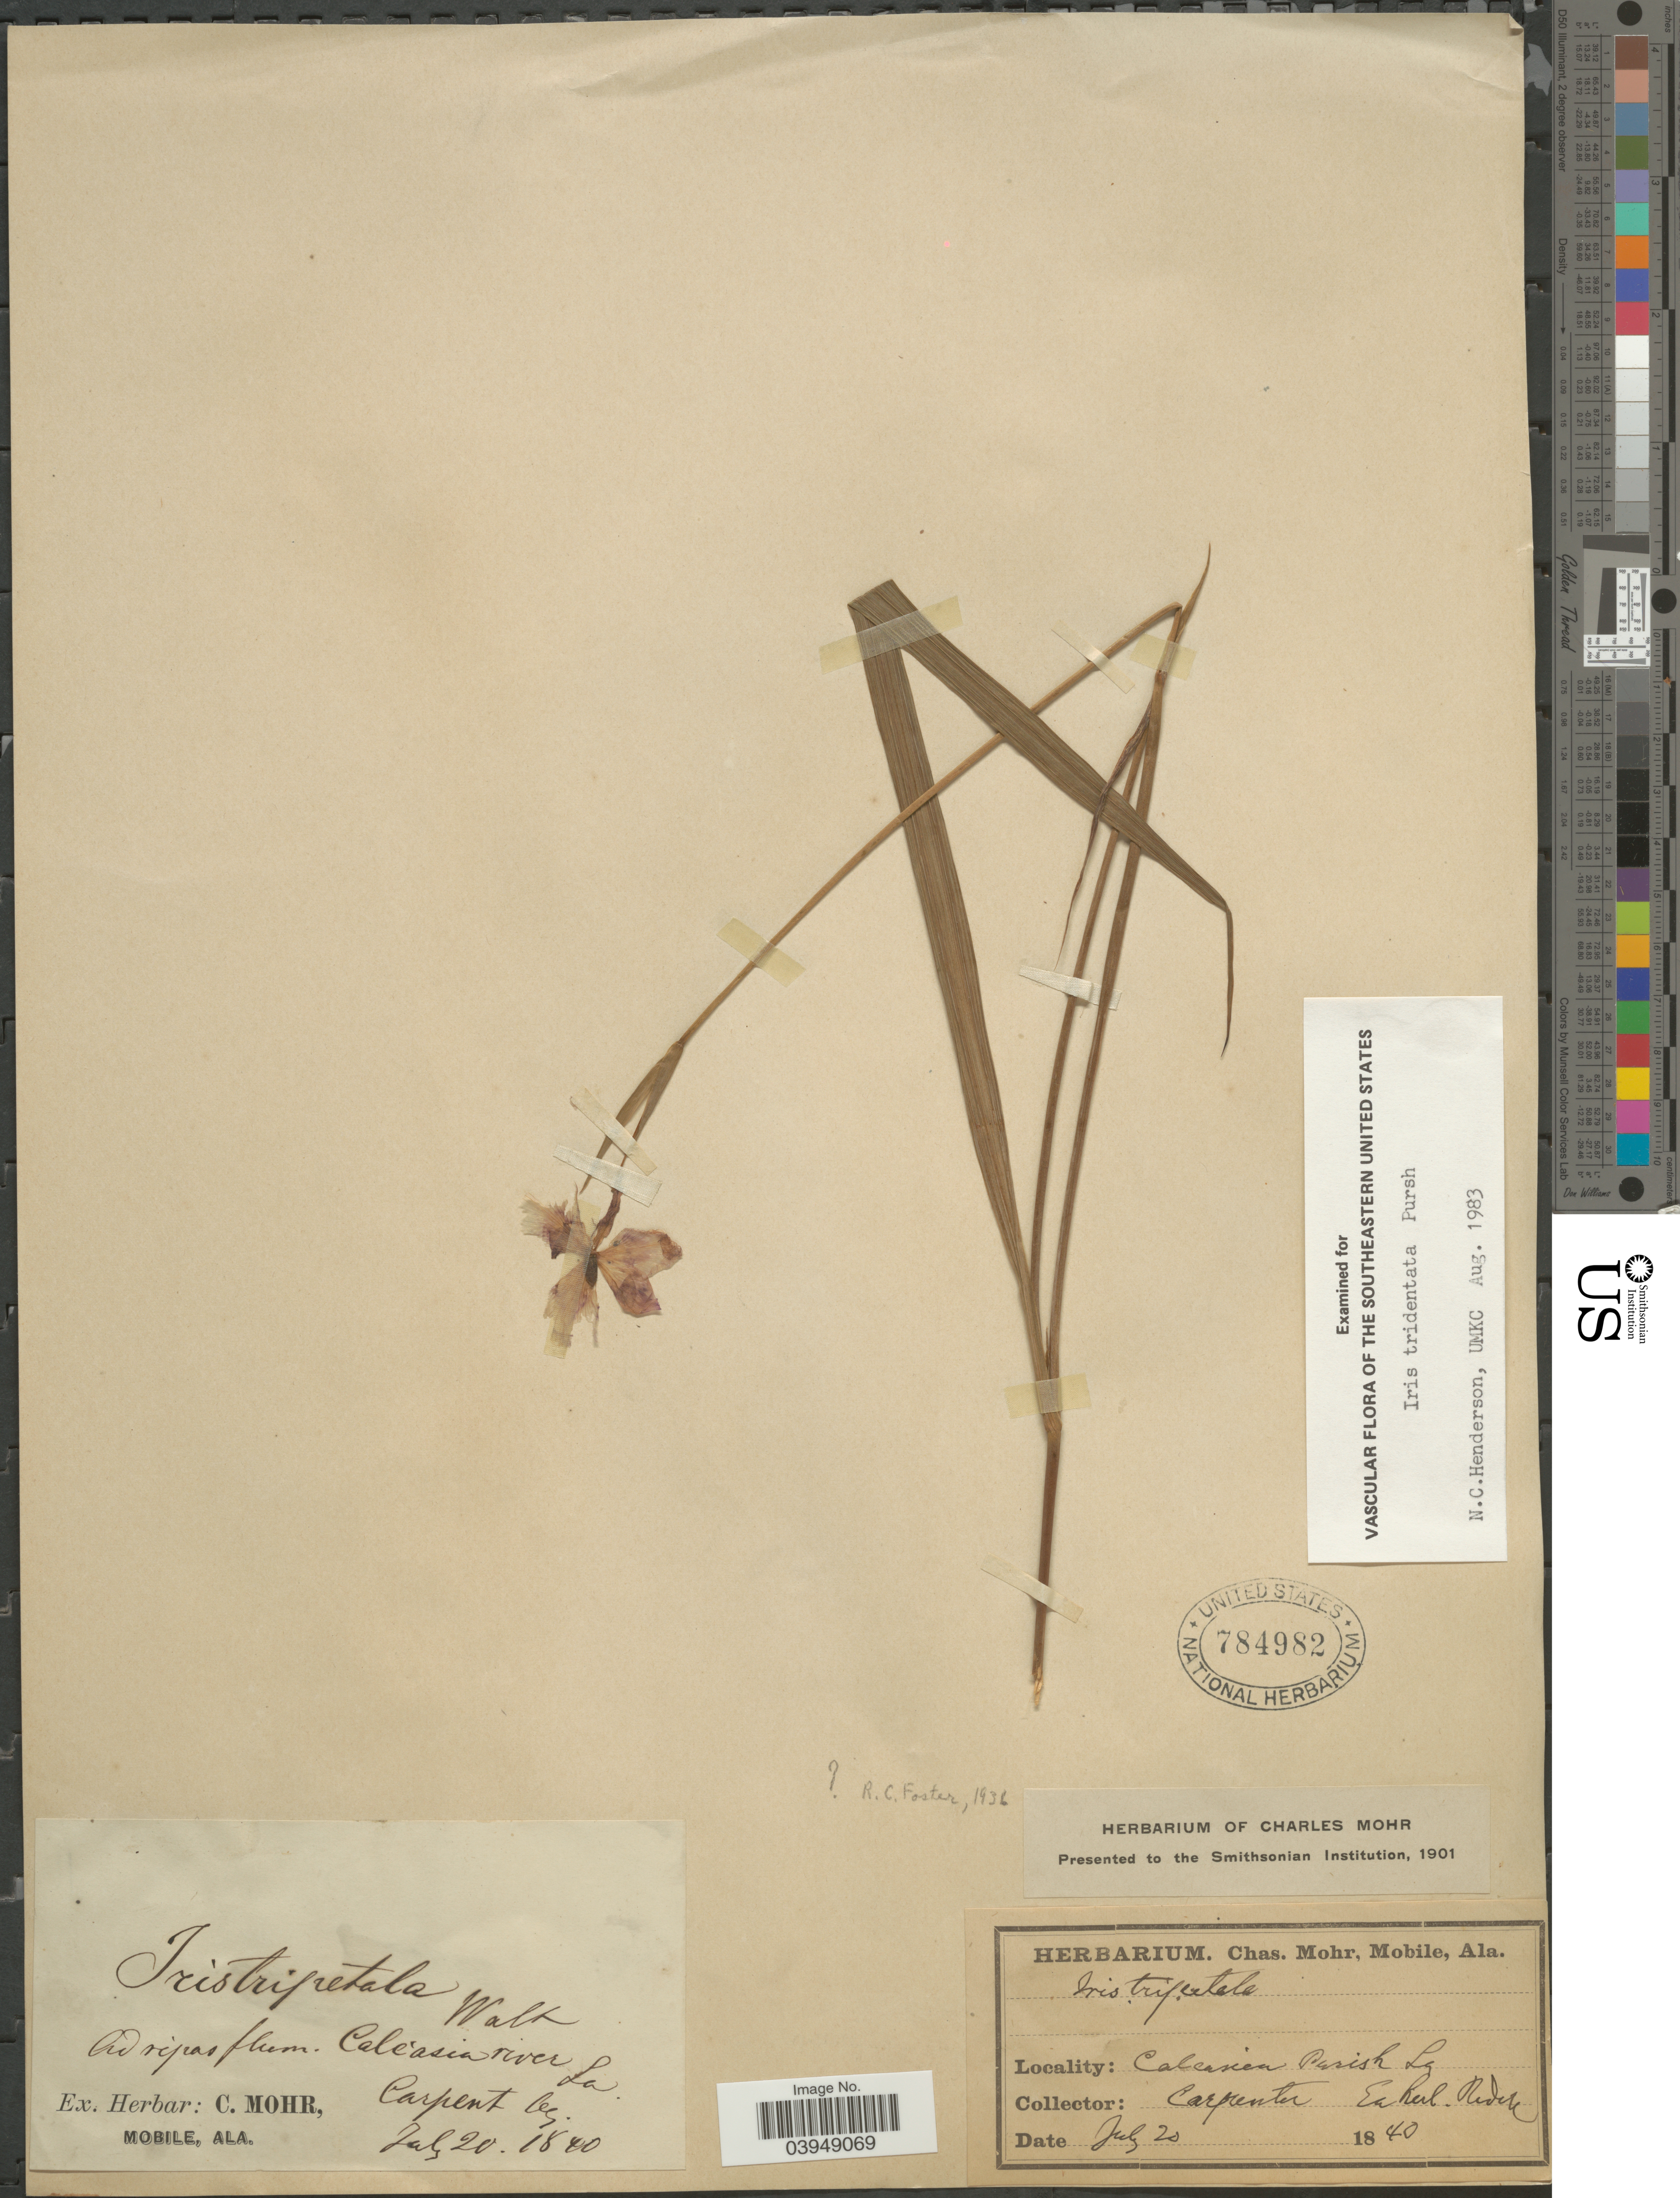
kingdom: Plantae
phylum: Tracheophyta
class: Liliopsida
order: Asparagales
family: Iridaceae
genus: Iris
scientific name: Iris tridentata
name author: Pursh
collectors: -. Carpenter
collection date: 1840-07-20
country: United States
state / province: Louisiana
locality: Ad ripas flum. Calcasieu river. Calcasieu Parish.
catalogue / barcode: US 784982